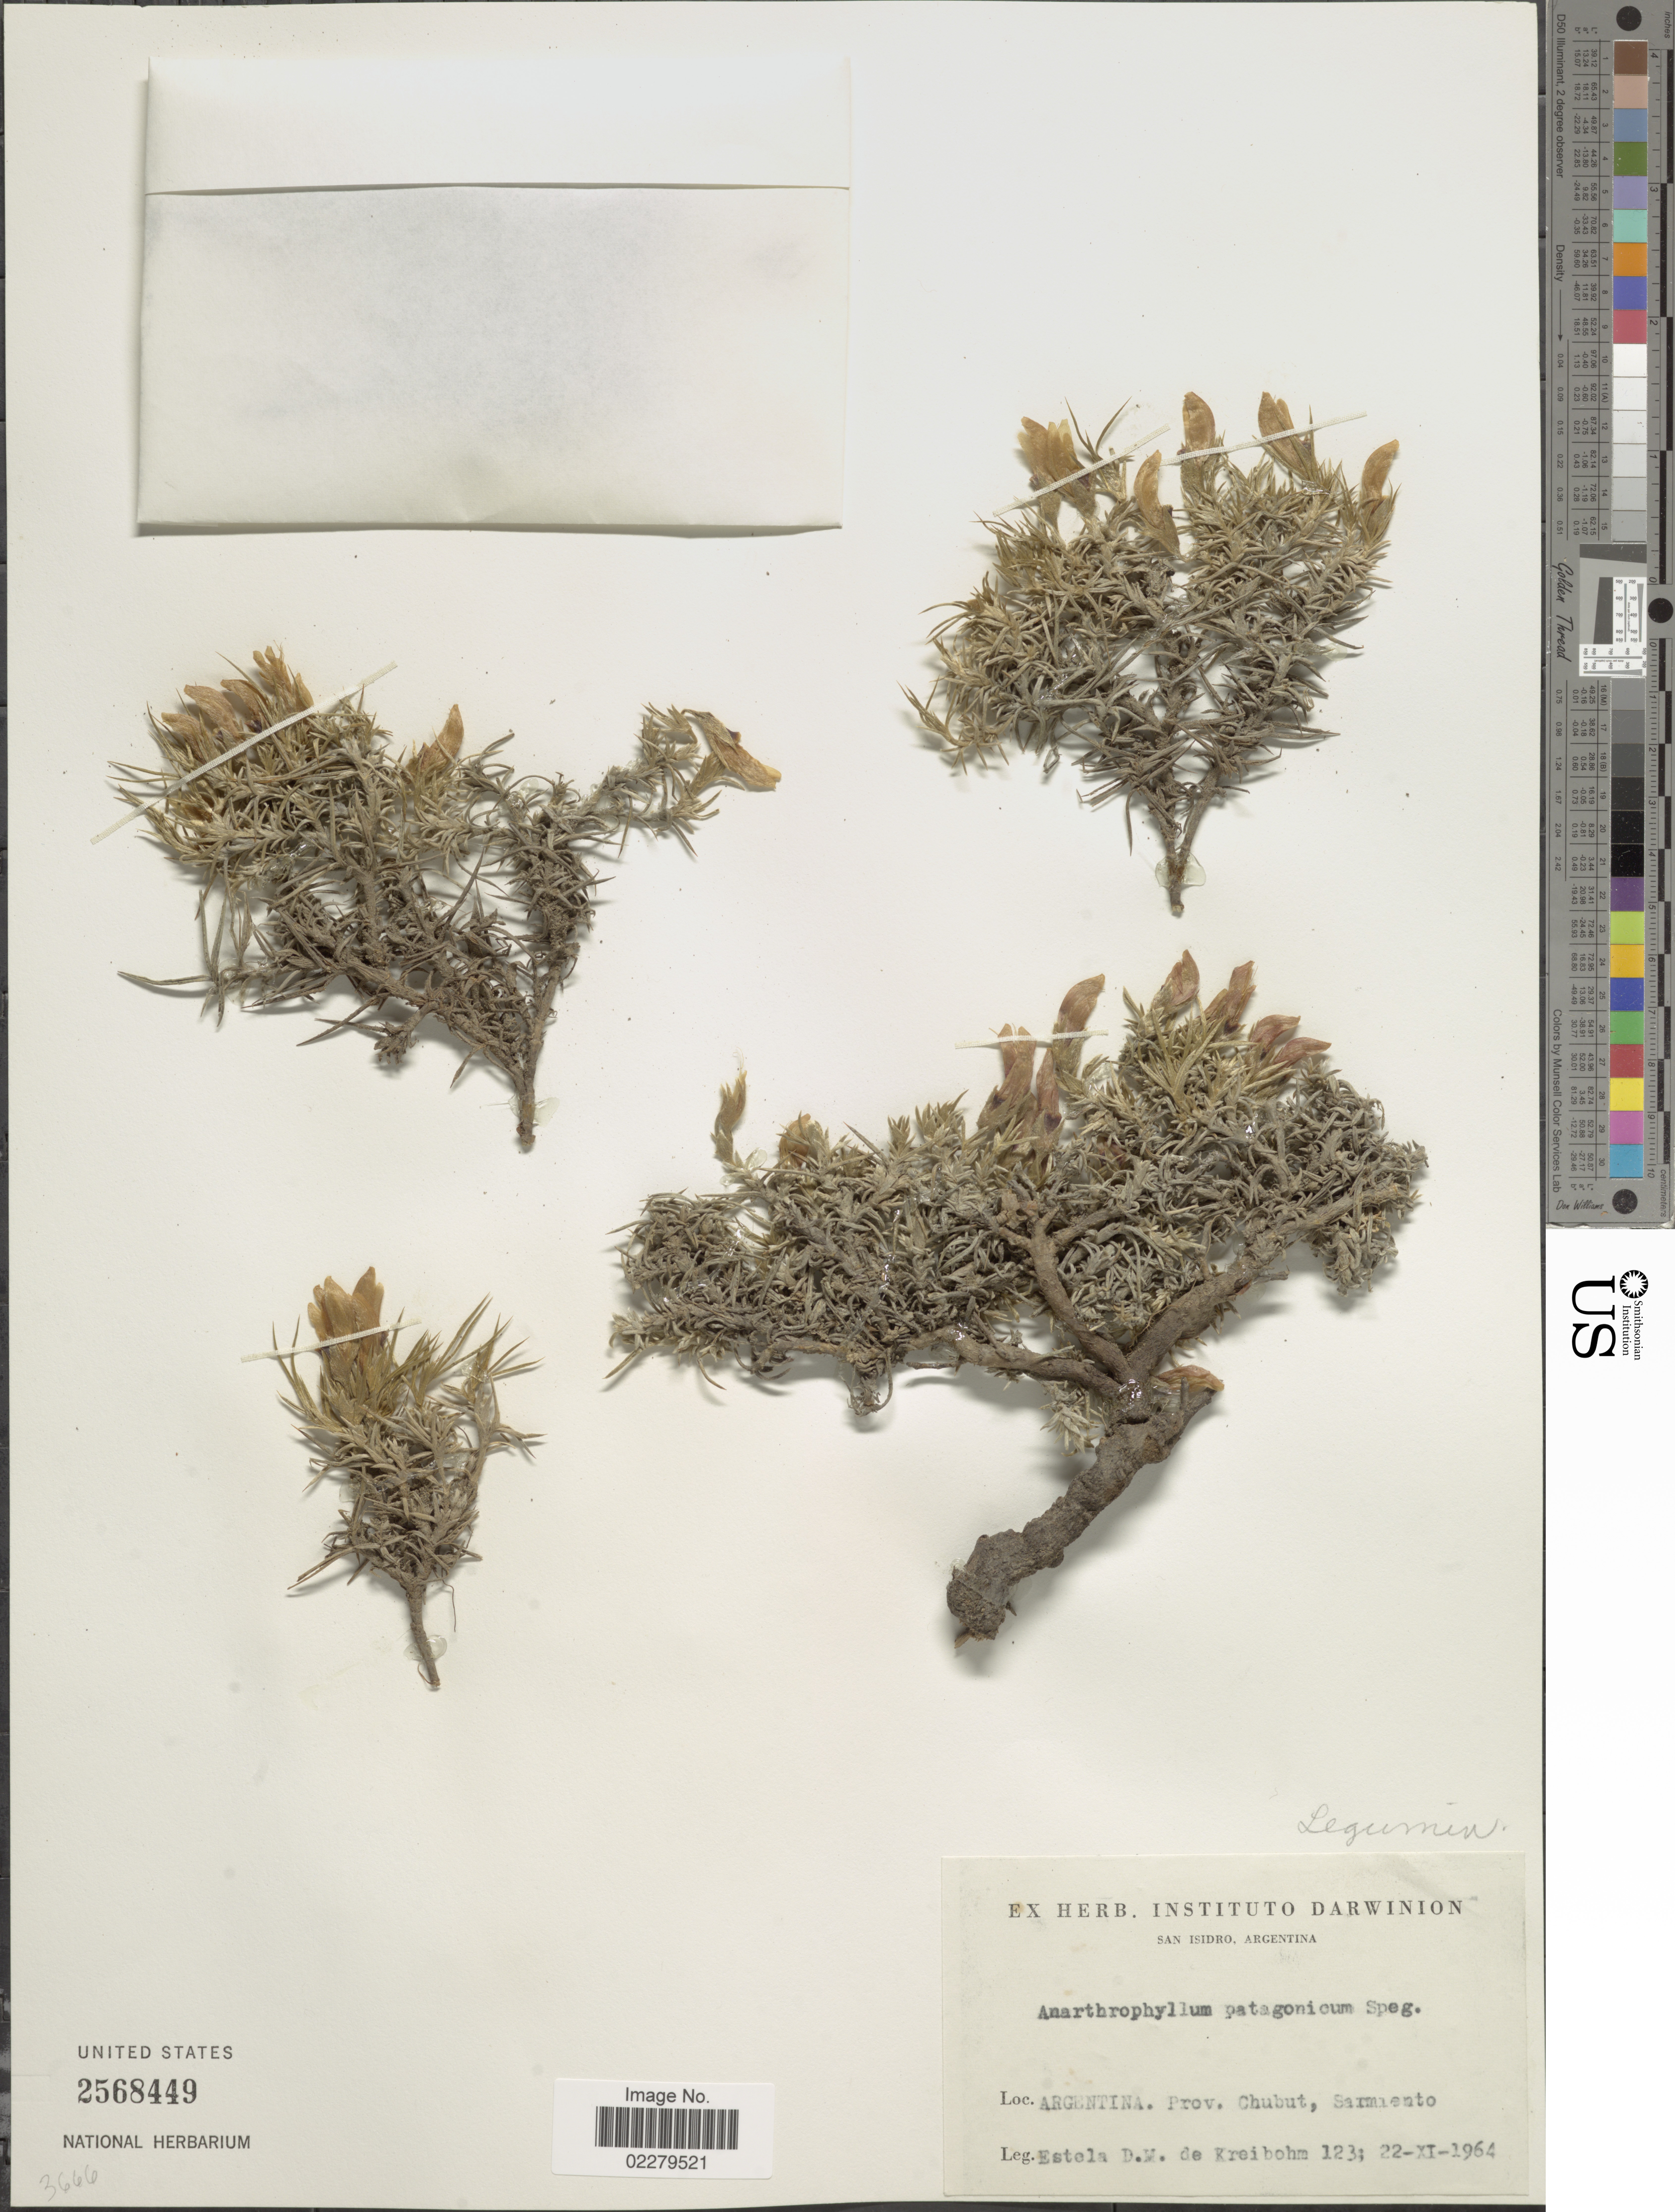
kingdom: Plantae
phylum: Tracheophyta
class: Magnoliopsida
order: Fabales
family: Fabaceae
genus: Anarthrophyllum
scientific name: Anarthrophyllum patagonicum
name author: Speg.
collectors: E. Kreibohm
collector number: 123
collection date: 1964-11-22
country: Argentina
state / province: Chubut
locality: Prov. Chubut, Sarmiento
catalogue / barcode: US 2568449